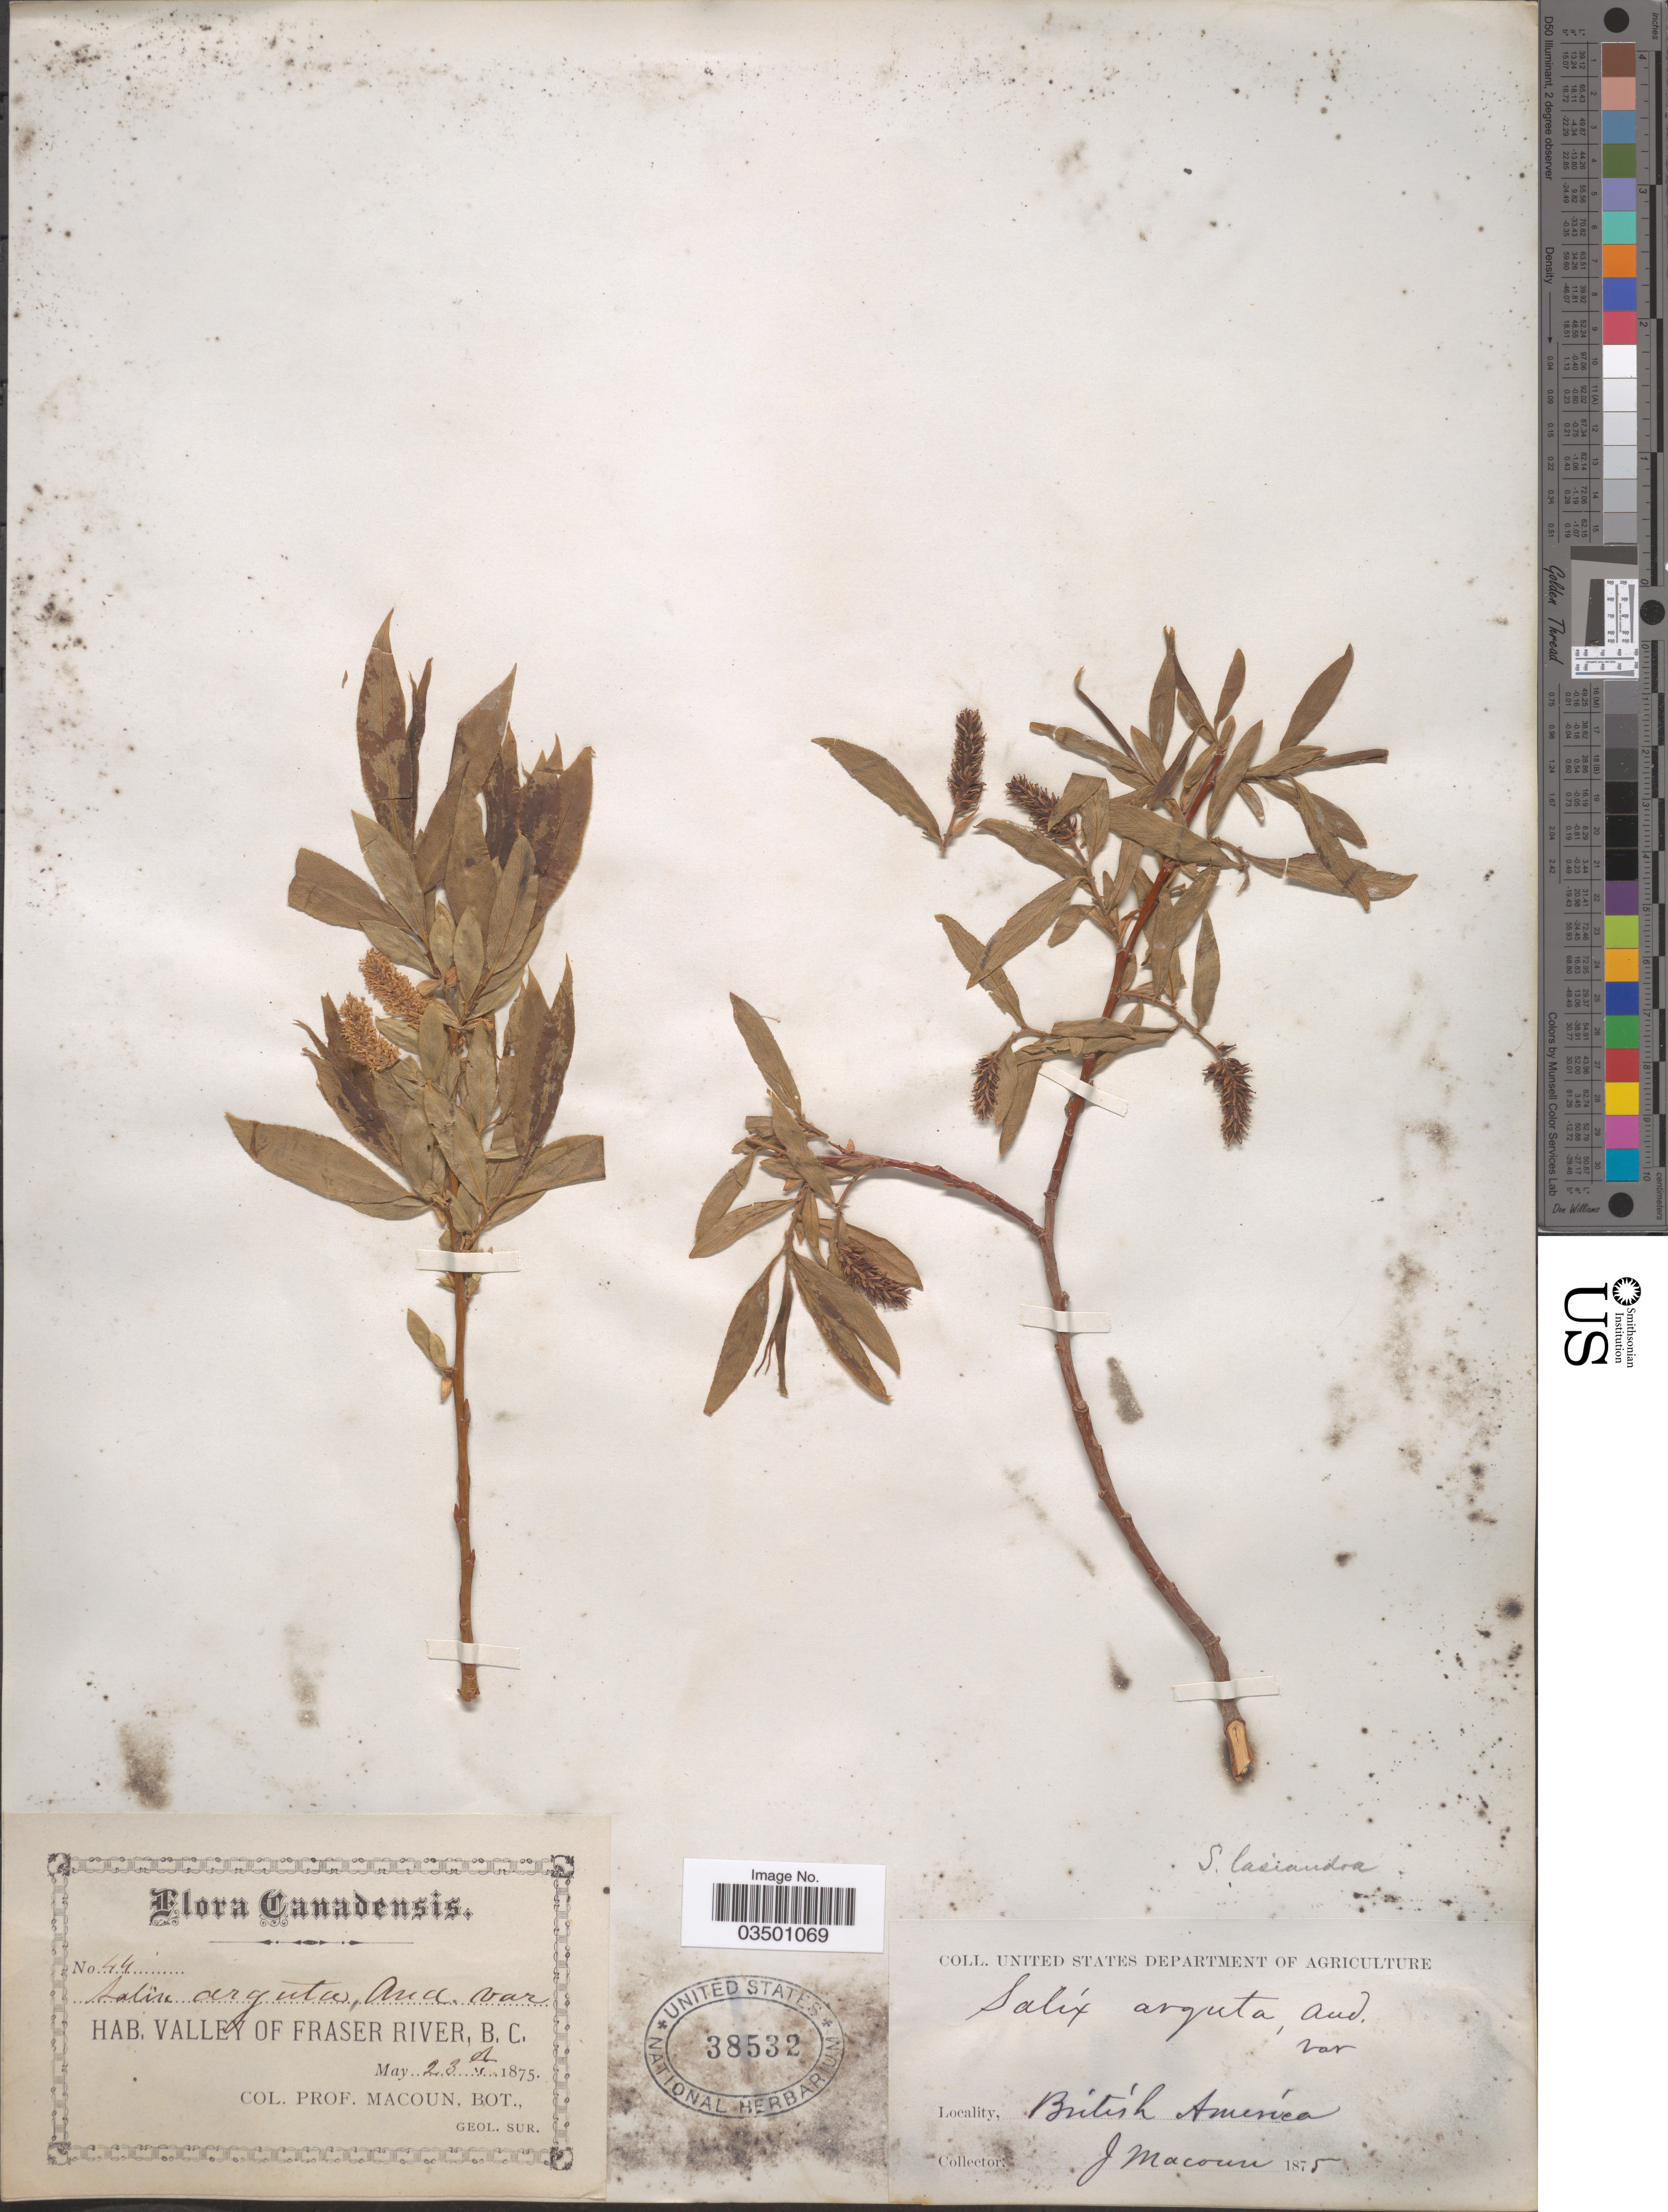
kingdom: Plantae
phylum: Tracheophyta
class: Magnoliopsida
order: Malpighiales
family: Salicaceae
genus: Salix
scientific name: Salix lasiandra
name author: Benth.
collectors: J. Macoun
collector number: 44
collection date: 1875-05-23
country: Canada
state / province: British Columbia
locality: Valley of Fraser River. British America.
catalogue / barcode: US 38532